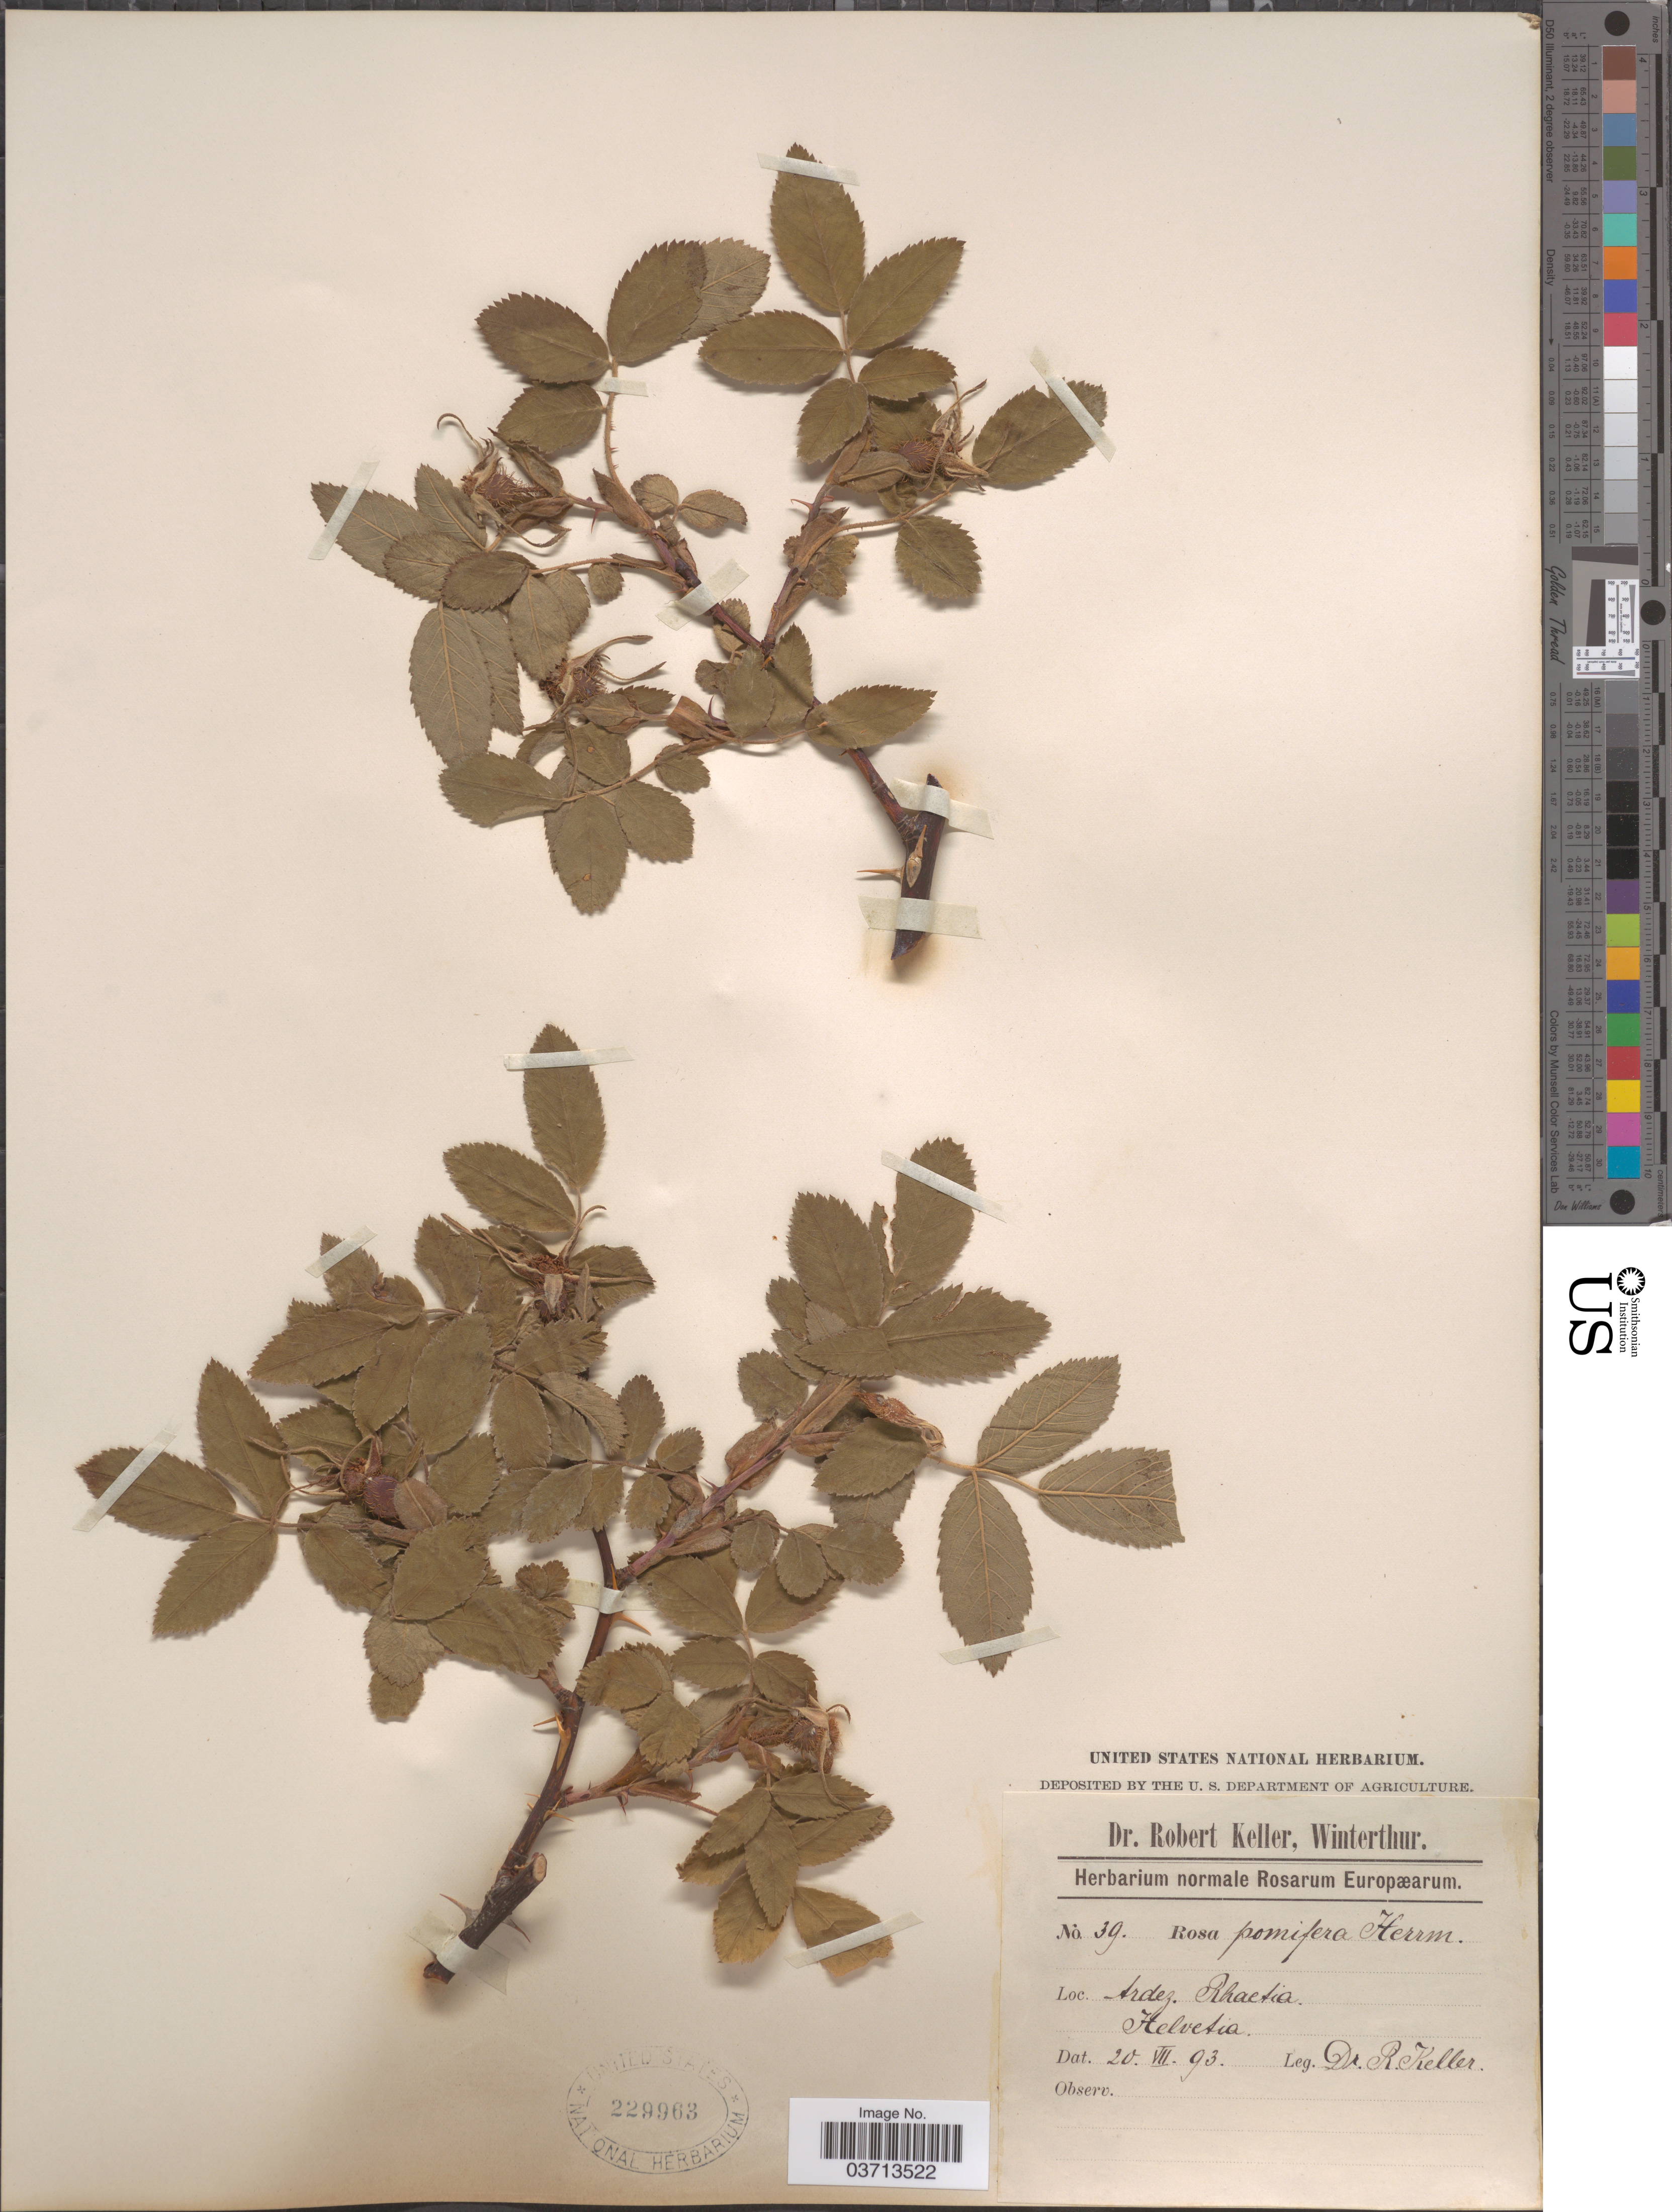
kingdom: Plantae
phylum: Tracheophyta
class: Magnoliopsida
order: Rosales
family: Rosaceae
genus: Rosa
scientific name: Rosa pomifera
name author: R.A.W. Herrm.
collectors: R. Keller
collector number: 39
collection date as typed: Transcribed d/m/y: 20/7/93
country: Switzerland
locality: Ardez. Rhaetia. Helvetia.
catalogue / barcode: US 229963